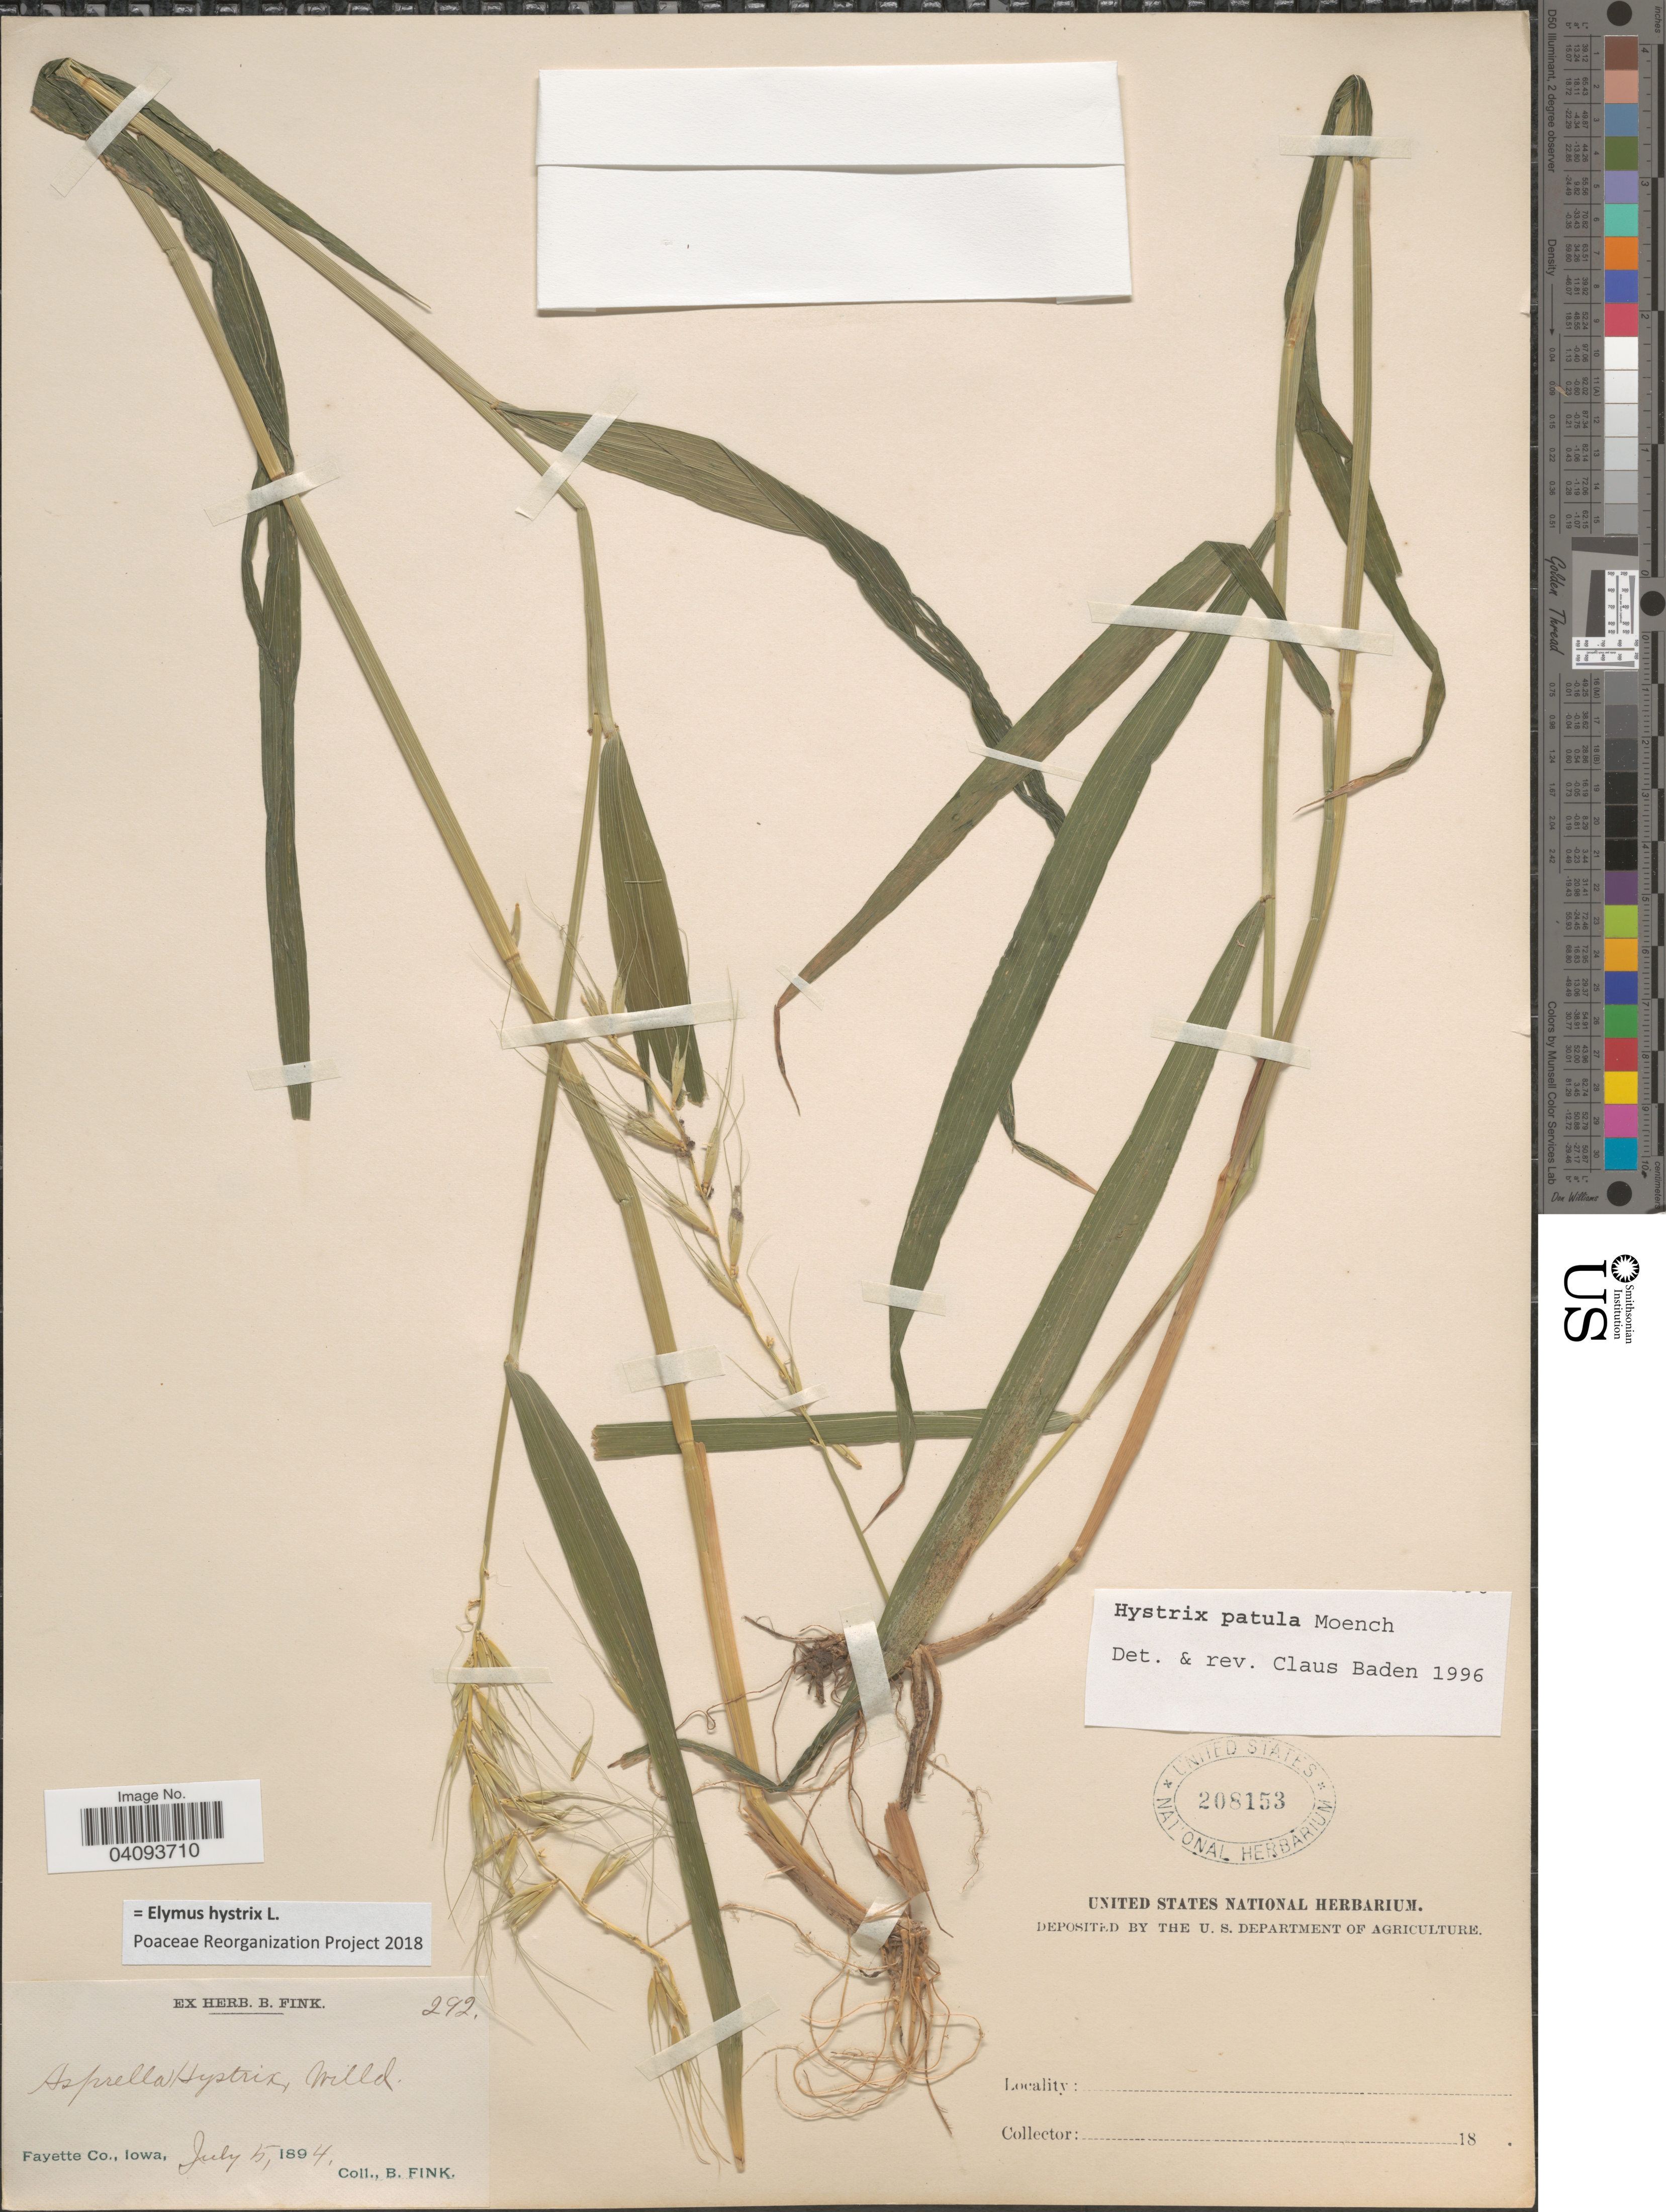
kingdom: Plantae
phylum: Tracheophyta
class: Liliopsida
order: Poales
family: Poaceae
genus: Elymus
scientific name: Elymus hystrix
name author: L.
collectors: B. Fink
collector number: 292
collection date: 1894-07-05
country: United States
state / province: Iowa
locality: Fayette Co.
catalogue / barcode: US 208153